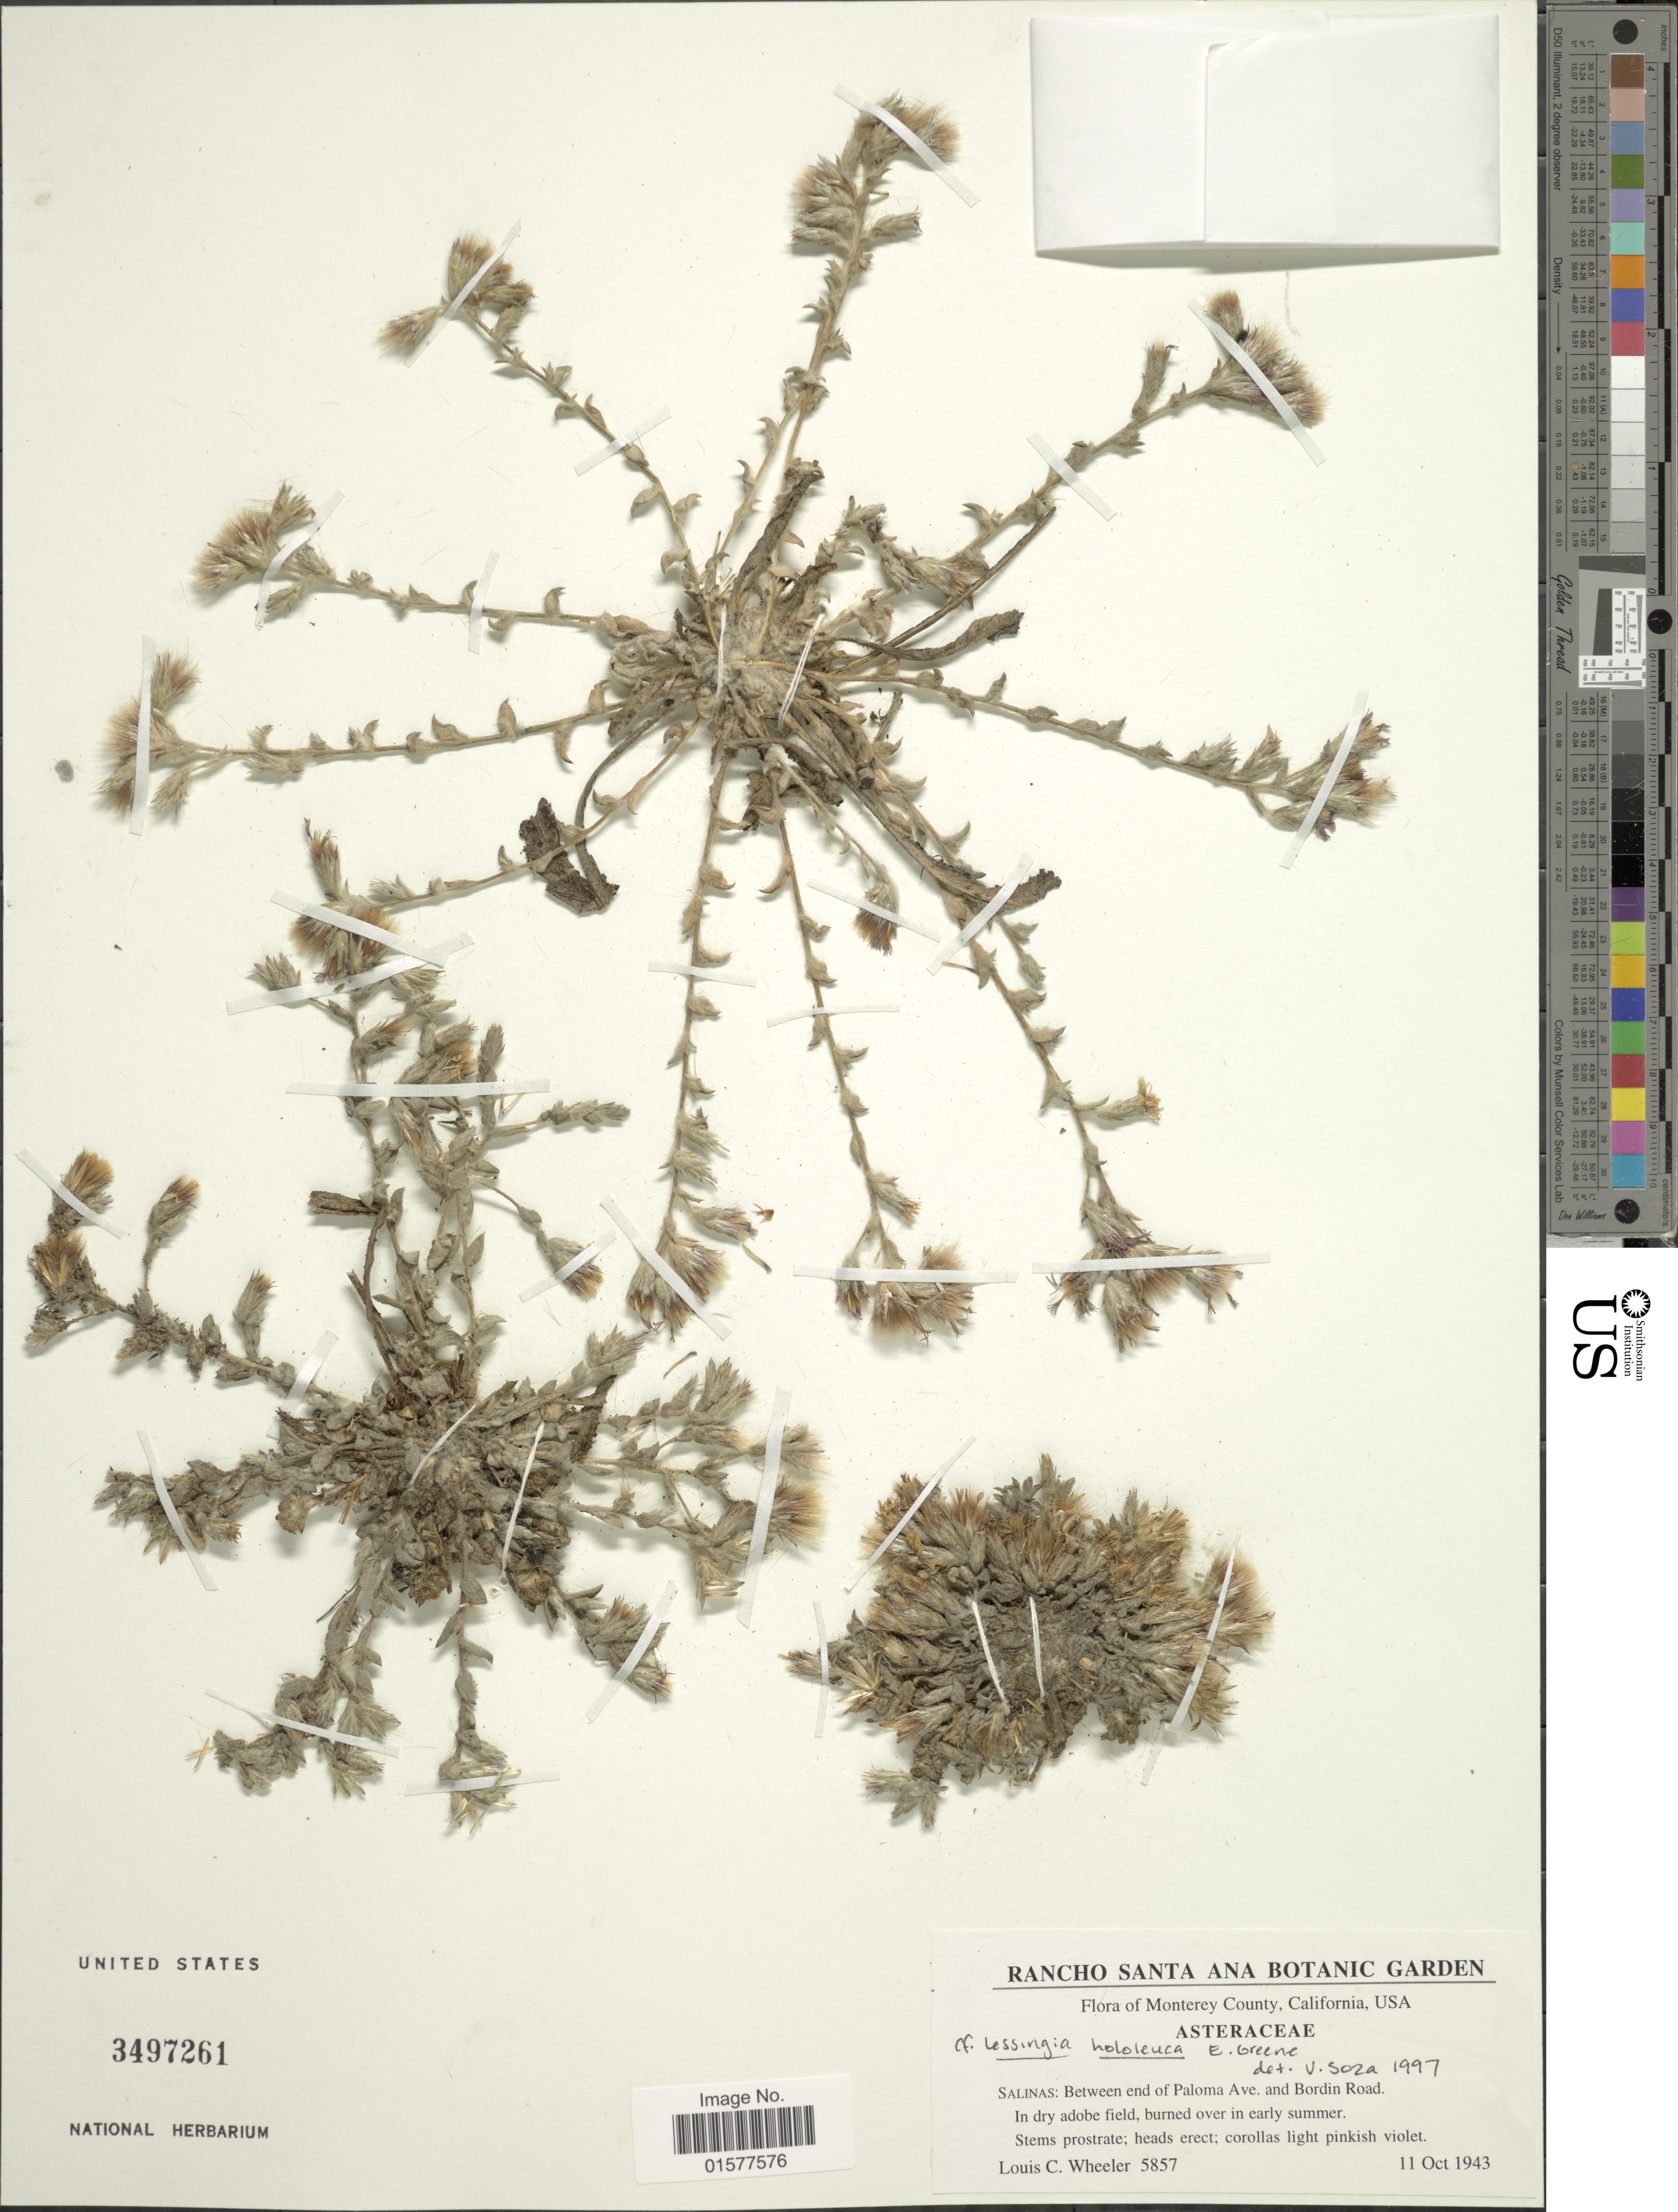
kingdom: Plantae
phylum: Tracheophyta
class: Magnoliopsida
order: Asterales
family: Asteraceae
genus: Lessingia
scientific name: Lessingia hololeuca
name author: Greene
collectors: L. C. Wheeler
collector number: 5857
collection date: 1943-10-11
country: United States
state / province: California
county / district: Monterey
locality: Monterey County, Salinas: Between end of Paloma Ave. and Bordin Road. In dry adobe field, burned over in early summer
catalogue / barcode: US 3497261